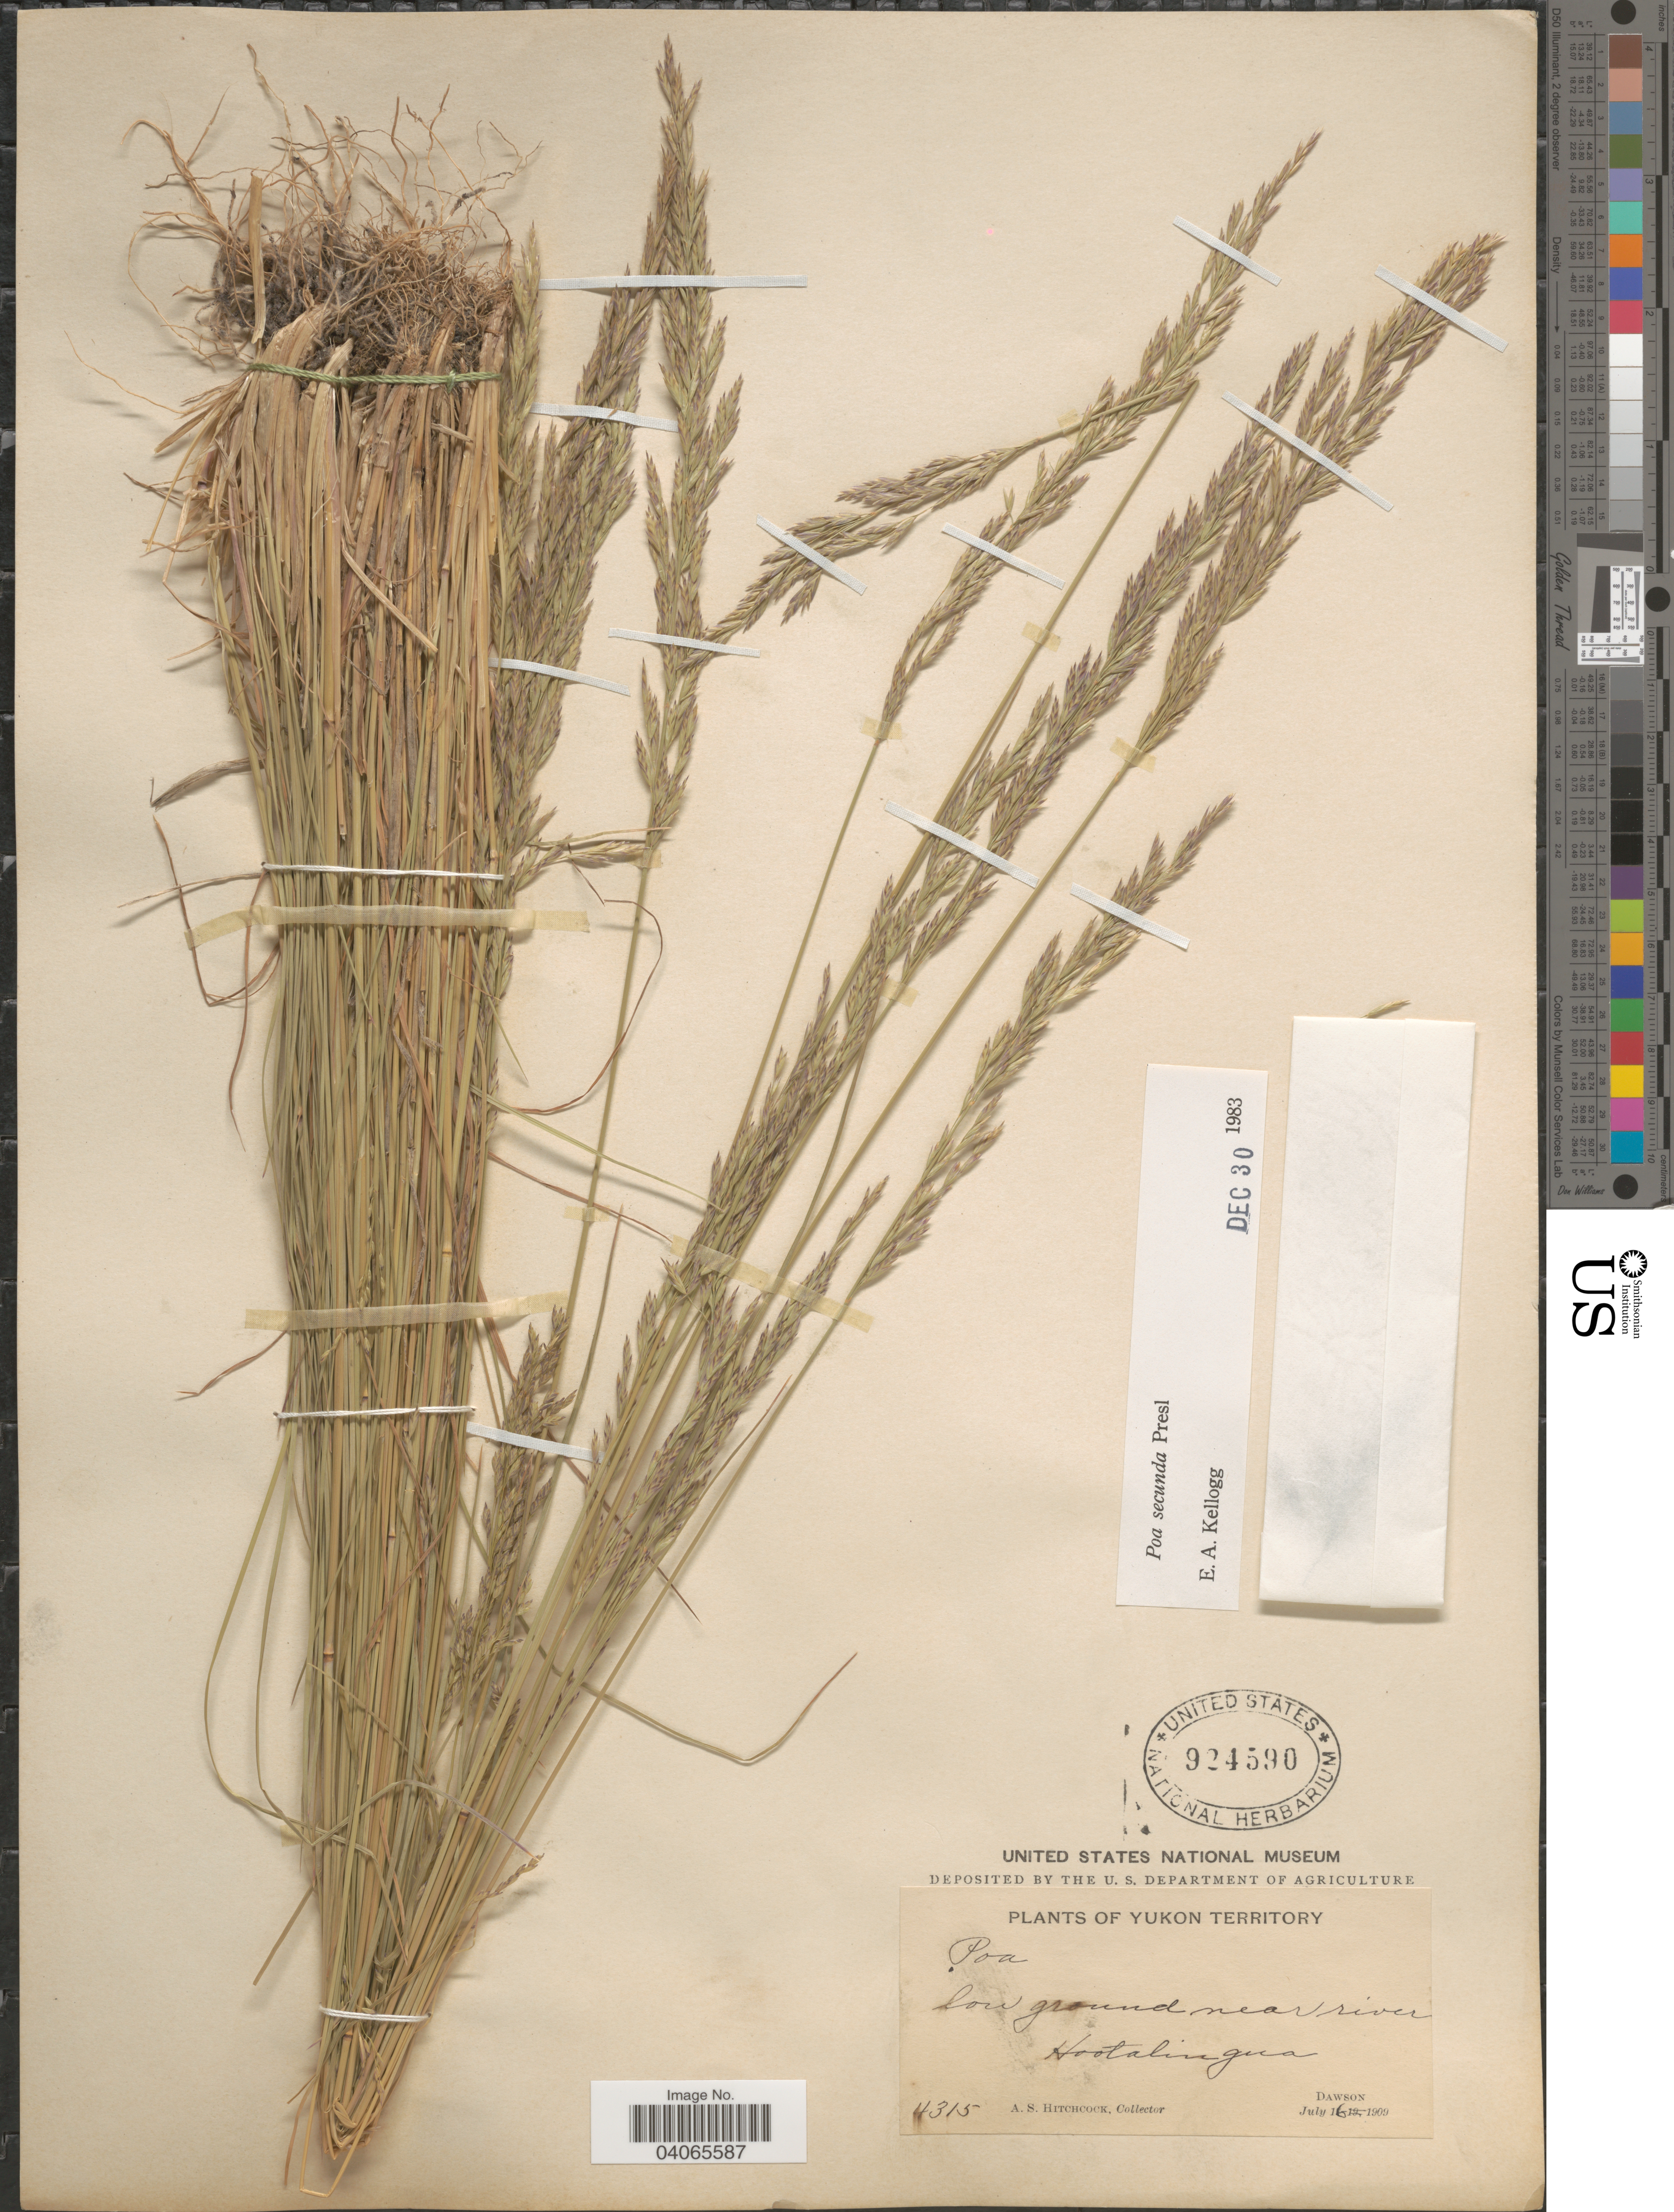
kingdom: Plantae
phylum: Tracheophyta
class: Liliopsida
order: Poales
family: Poaceae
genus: Poa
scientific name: Poa secunda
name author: J. Presl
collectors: A. S. Hitchcock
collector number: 4315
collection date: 1909-07-16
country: Canada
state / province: Yukon Territory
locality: Low ground near river Hootalingna. Dawson.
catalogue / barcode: US 924590